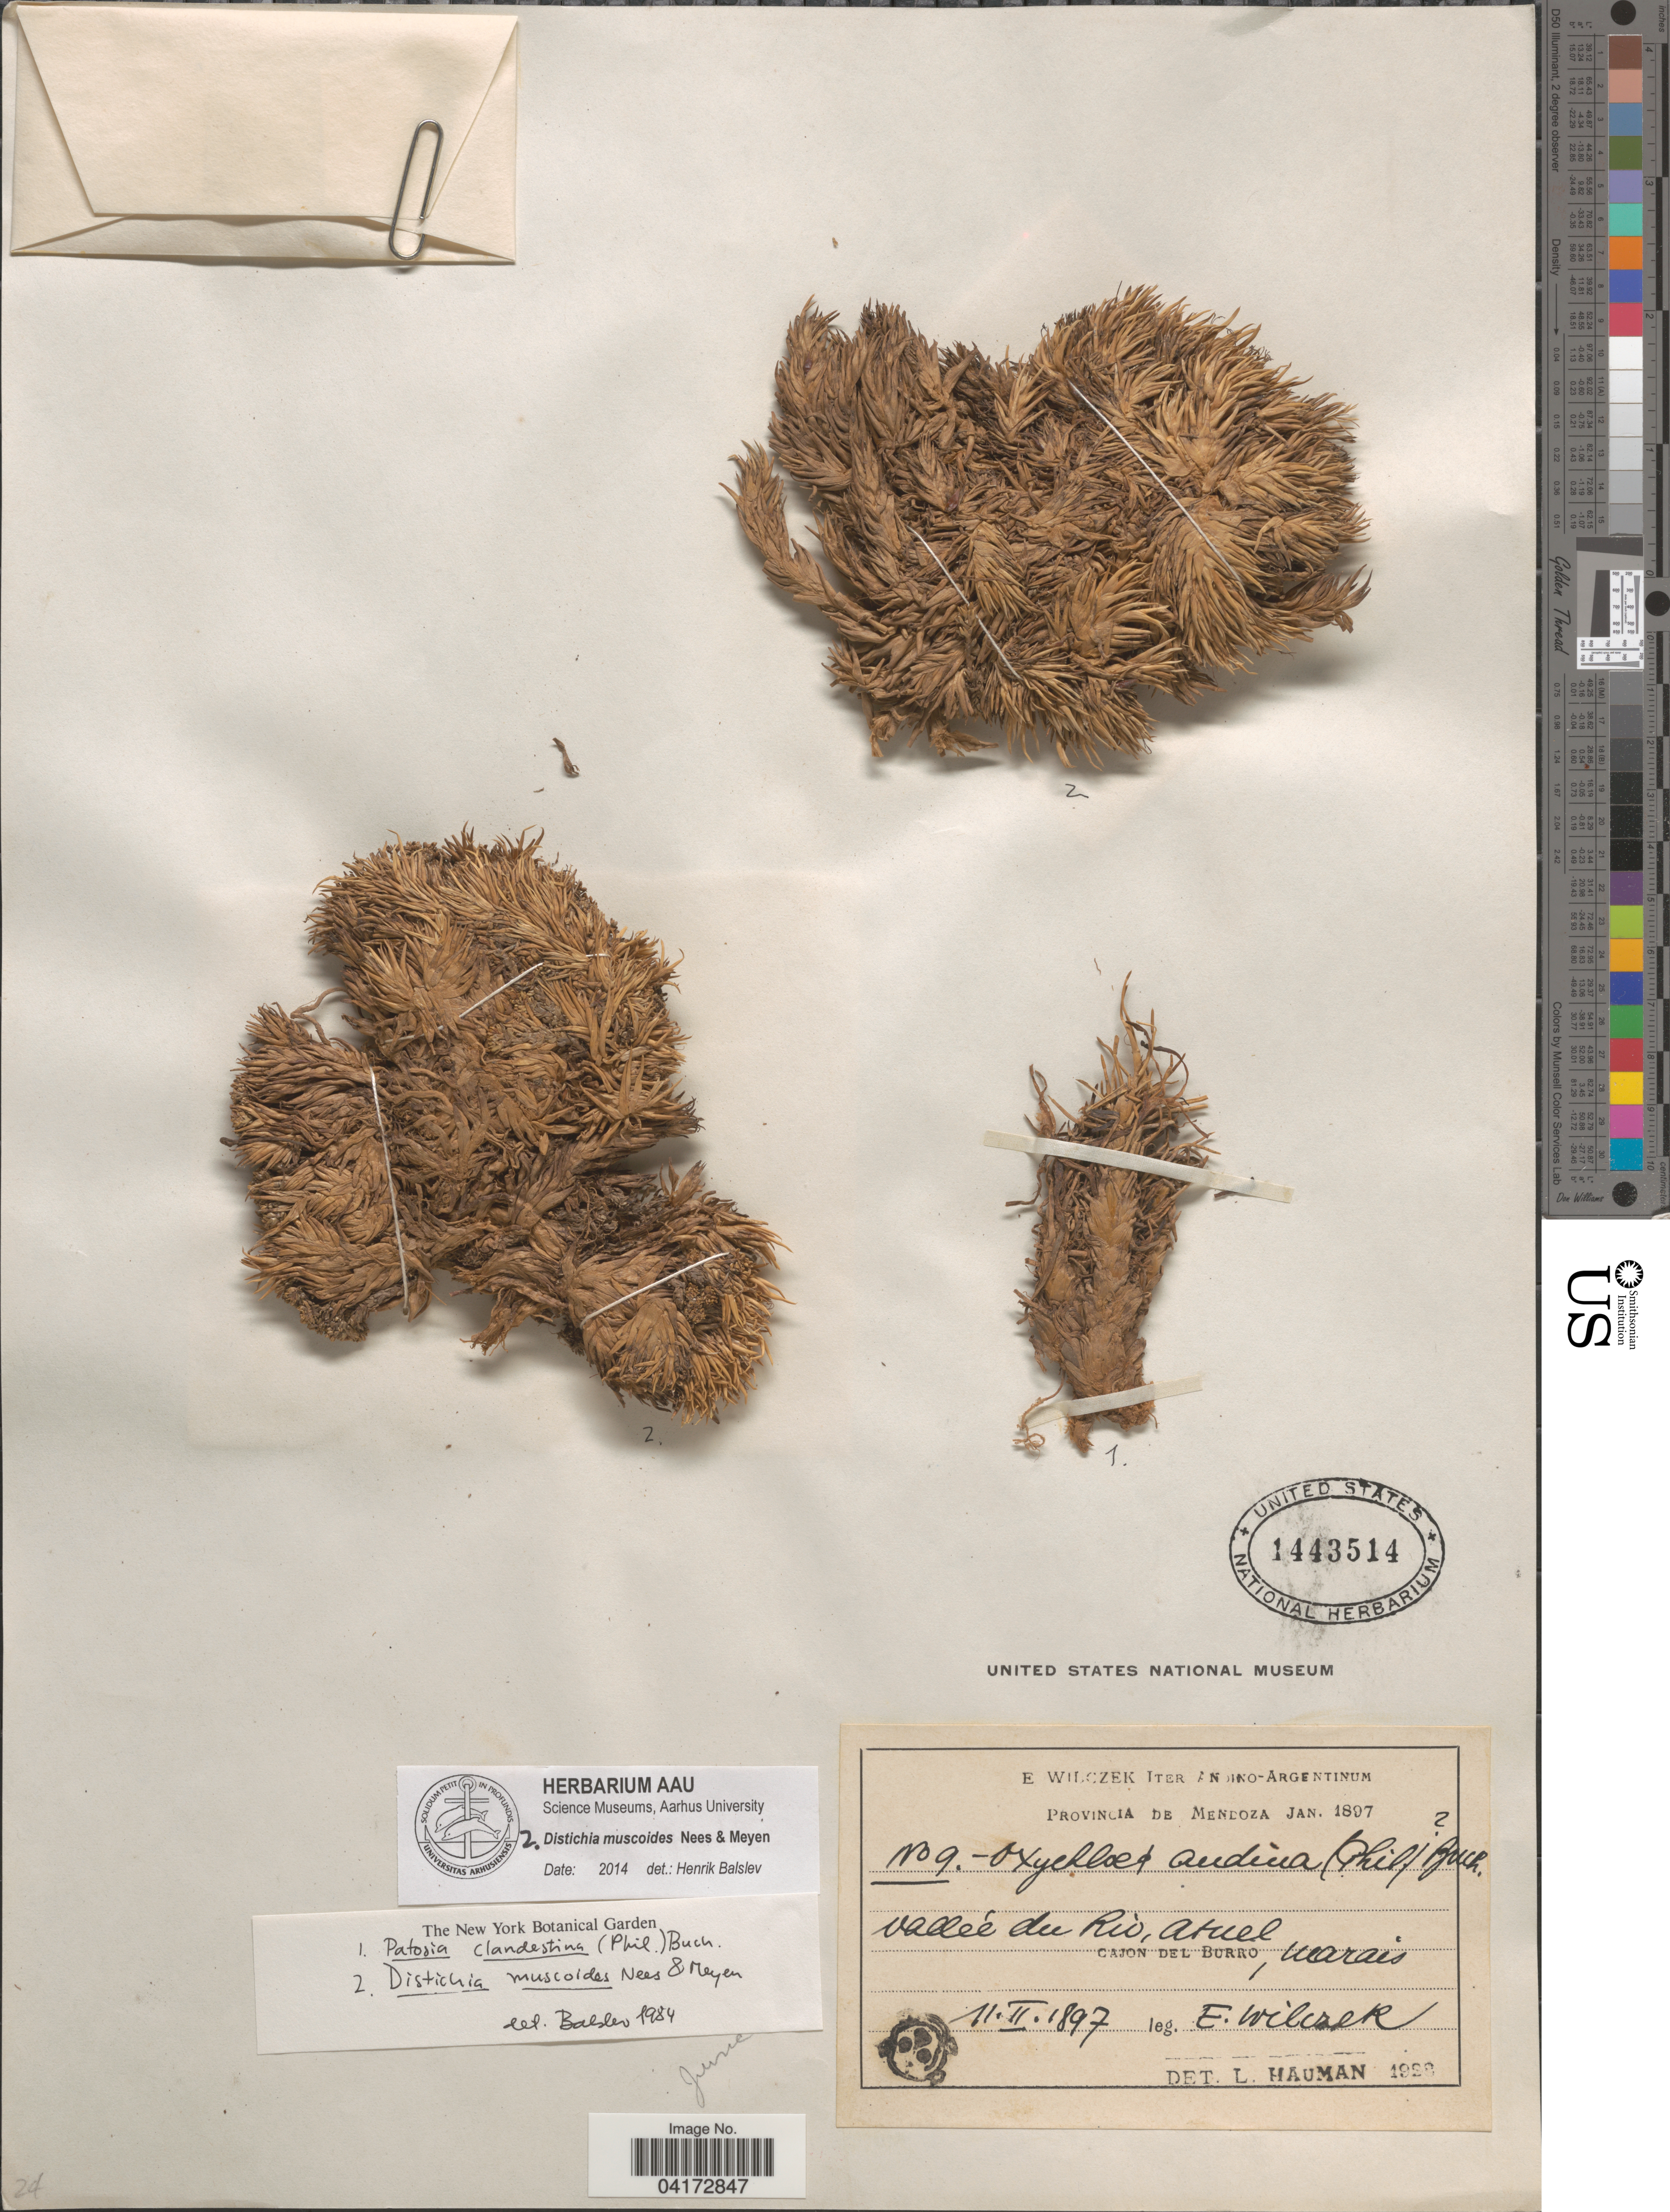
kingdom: Plantae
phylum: Tracheophyta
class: Liliopsida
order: Poales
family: Juncaceae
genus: Distichia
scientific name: Distichia muscoides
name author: Nees & Meyen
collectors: E. Wilczek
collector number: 9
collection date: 1897-02-11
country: Argentina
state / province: Mendoza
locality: Valleé du Rio Atuel. Cajón del Burro.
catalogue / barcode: US 1443514